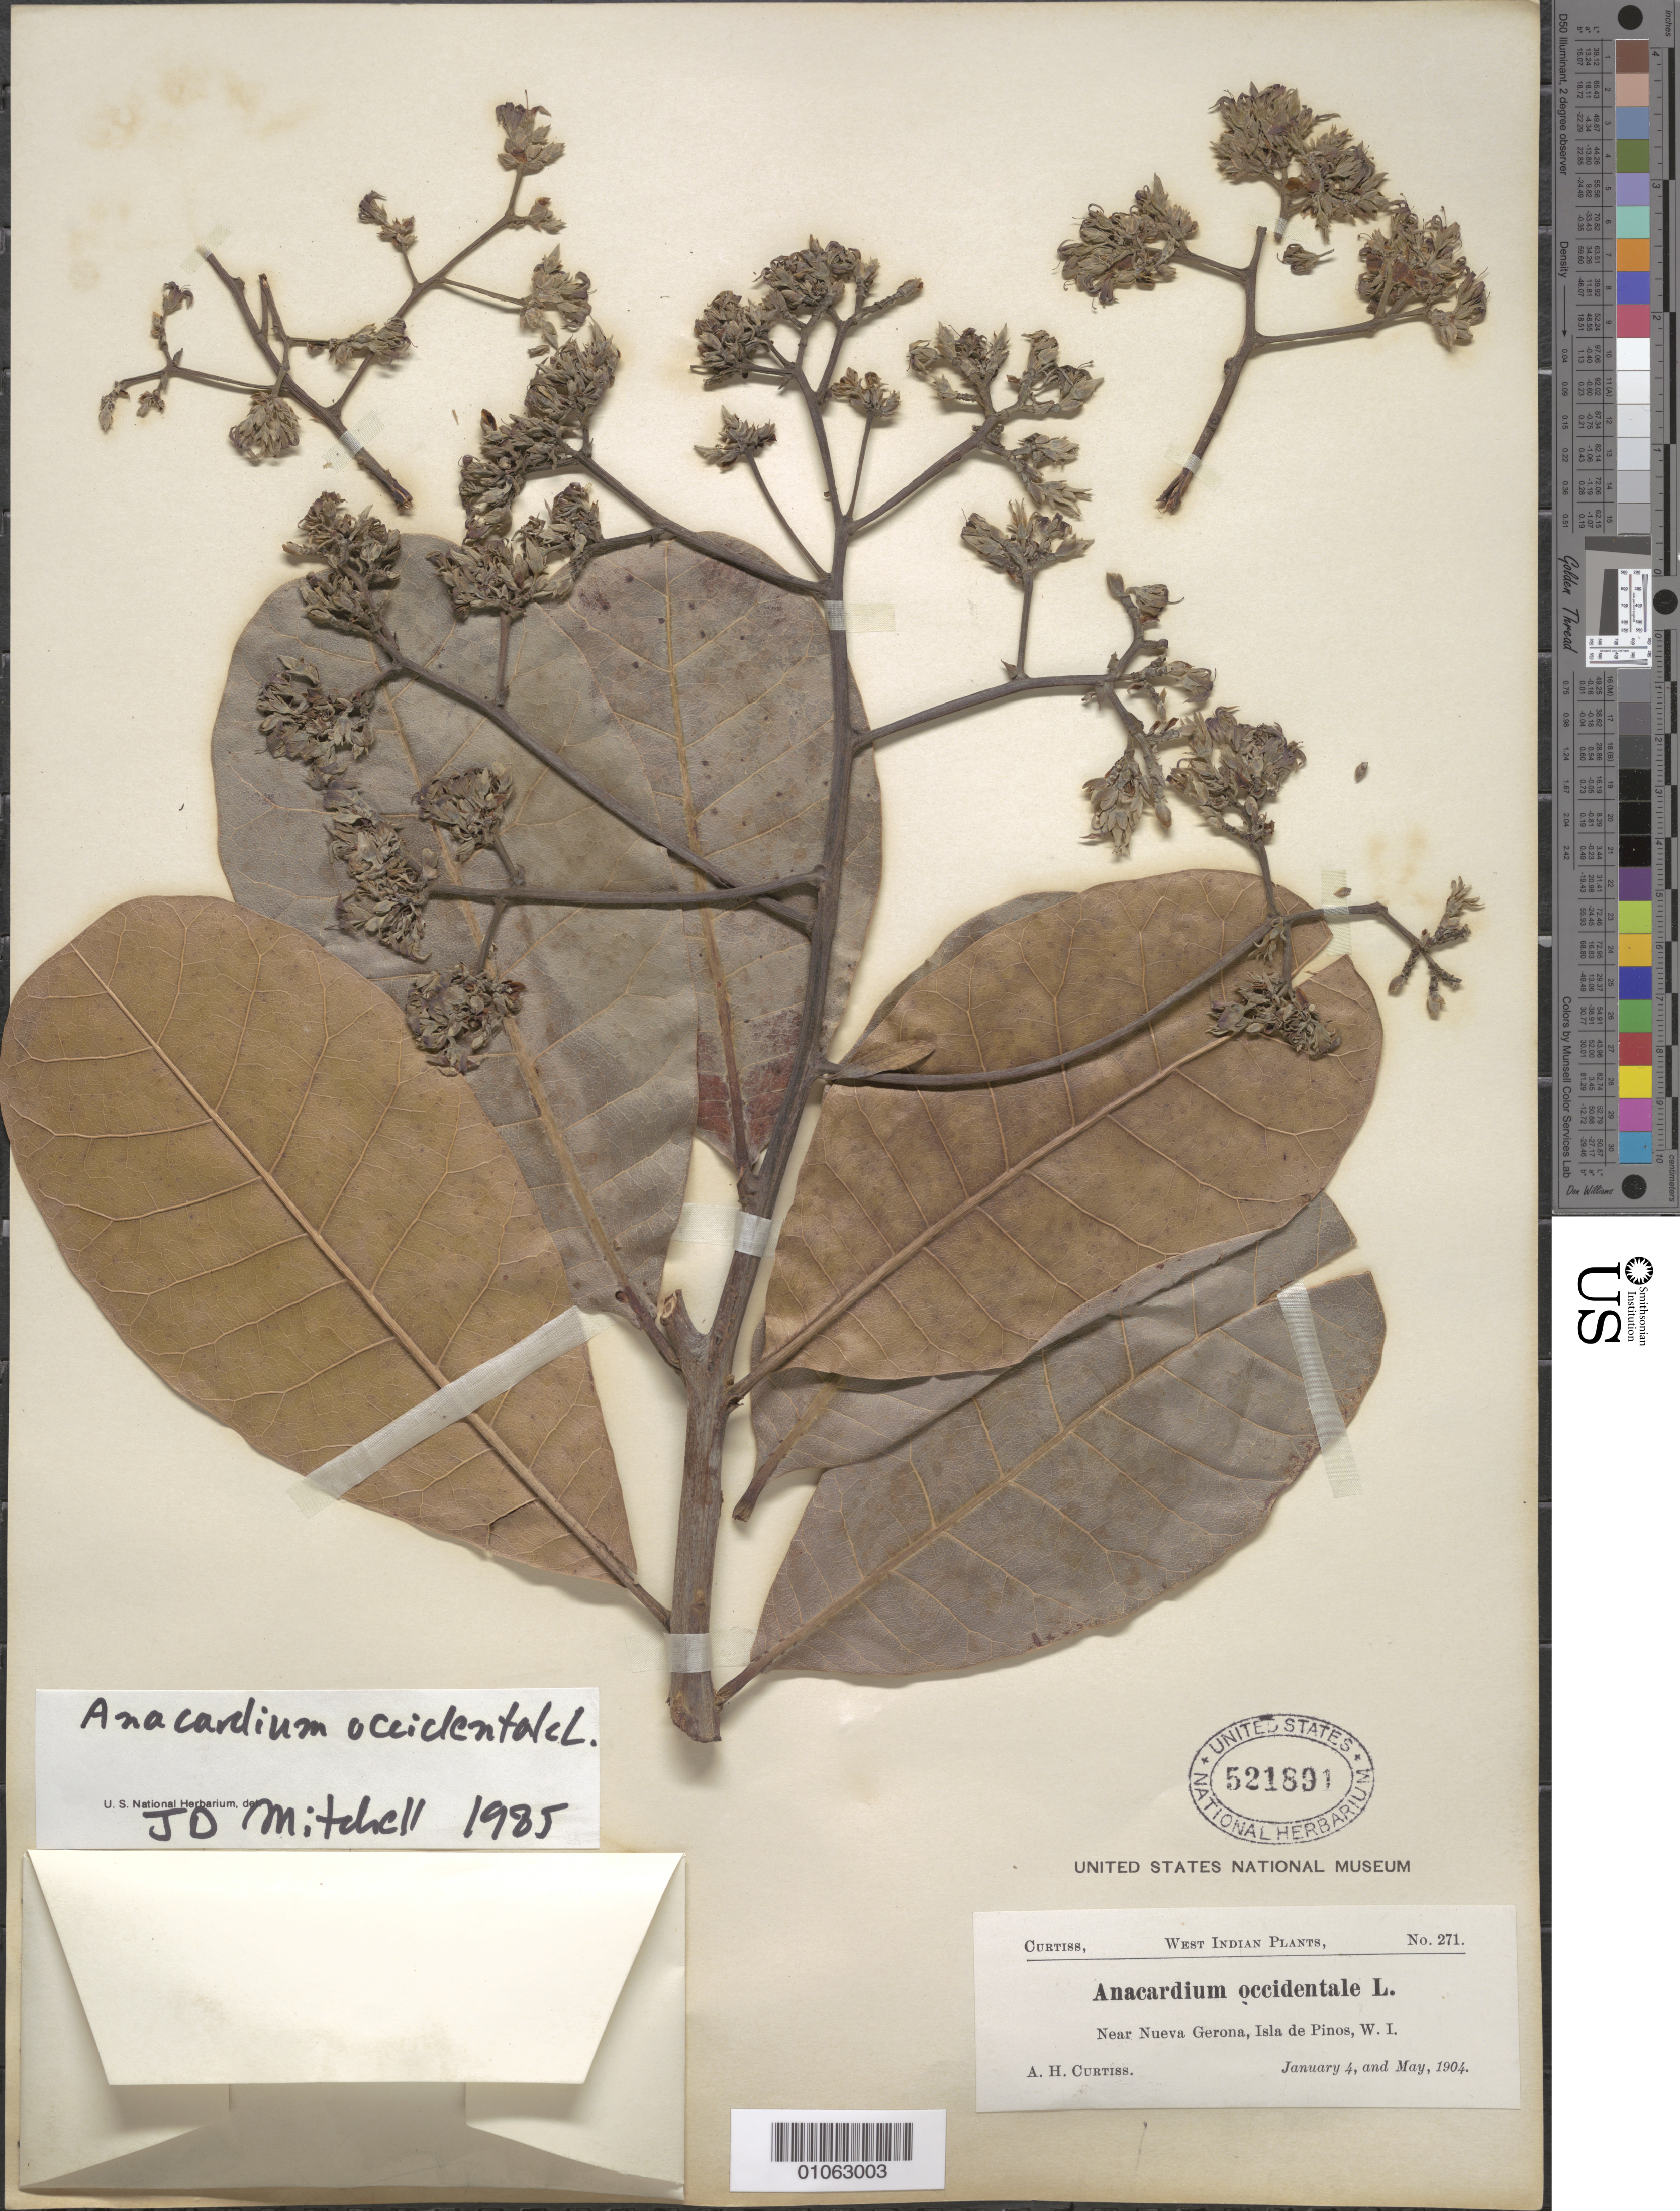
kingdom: Plantae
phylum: Tracheophyta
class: Magnoliopsida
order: Sapindales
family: Anacardiaceae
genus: Anacardium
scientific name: Anacardium occidentale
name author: L.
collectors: A. H. Curtiss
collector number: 271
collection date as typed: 04 Jan 1904 to 04 May 1904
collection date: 1904-01-04/1904-05-04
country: Cuba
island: Isla de la Juventud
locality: Isle of Pines, Near Nueva Gerona, Isla de Pinos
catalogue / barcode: US 1063003